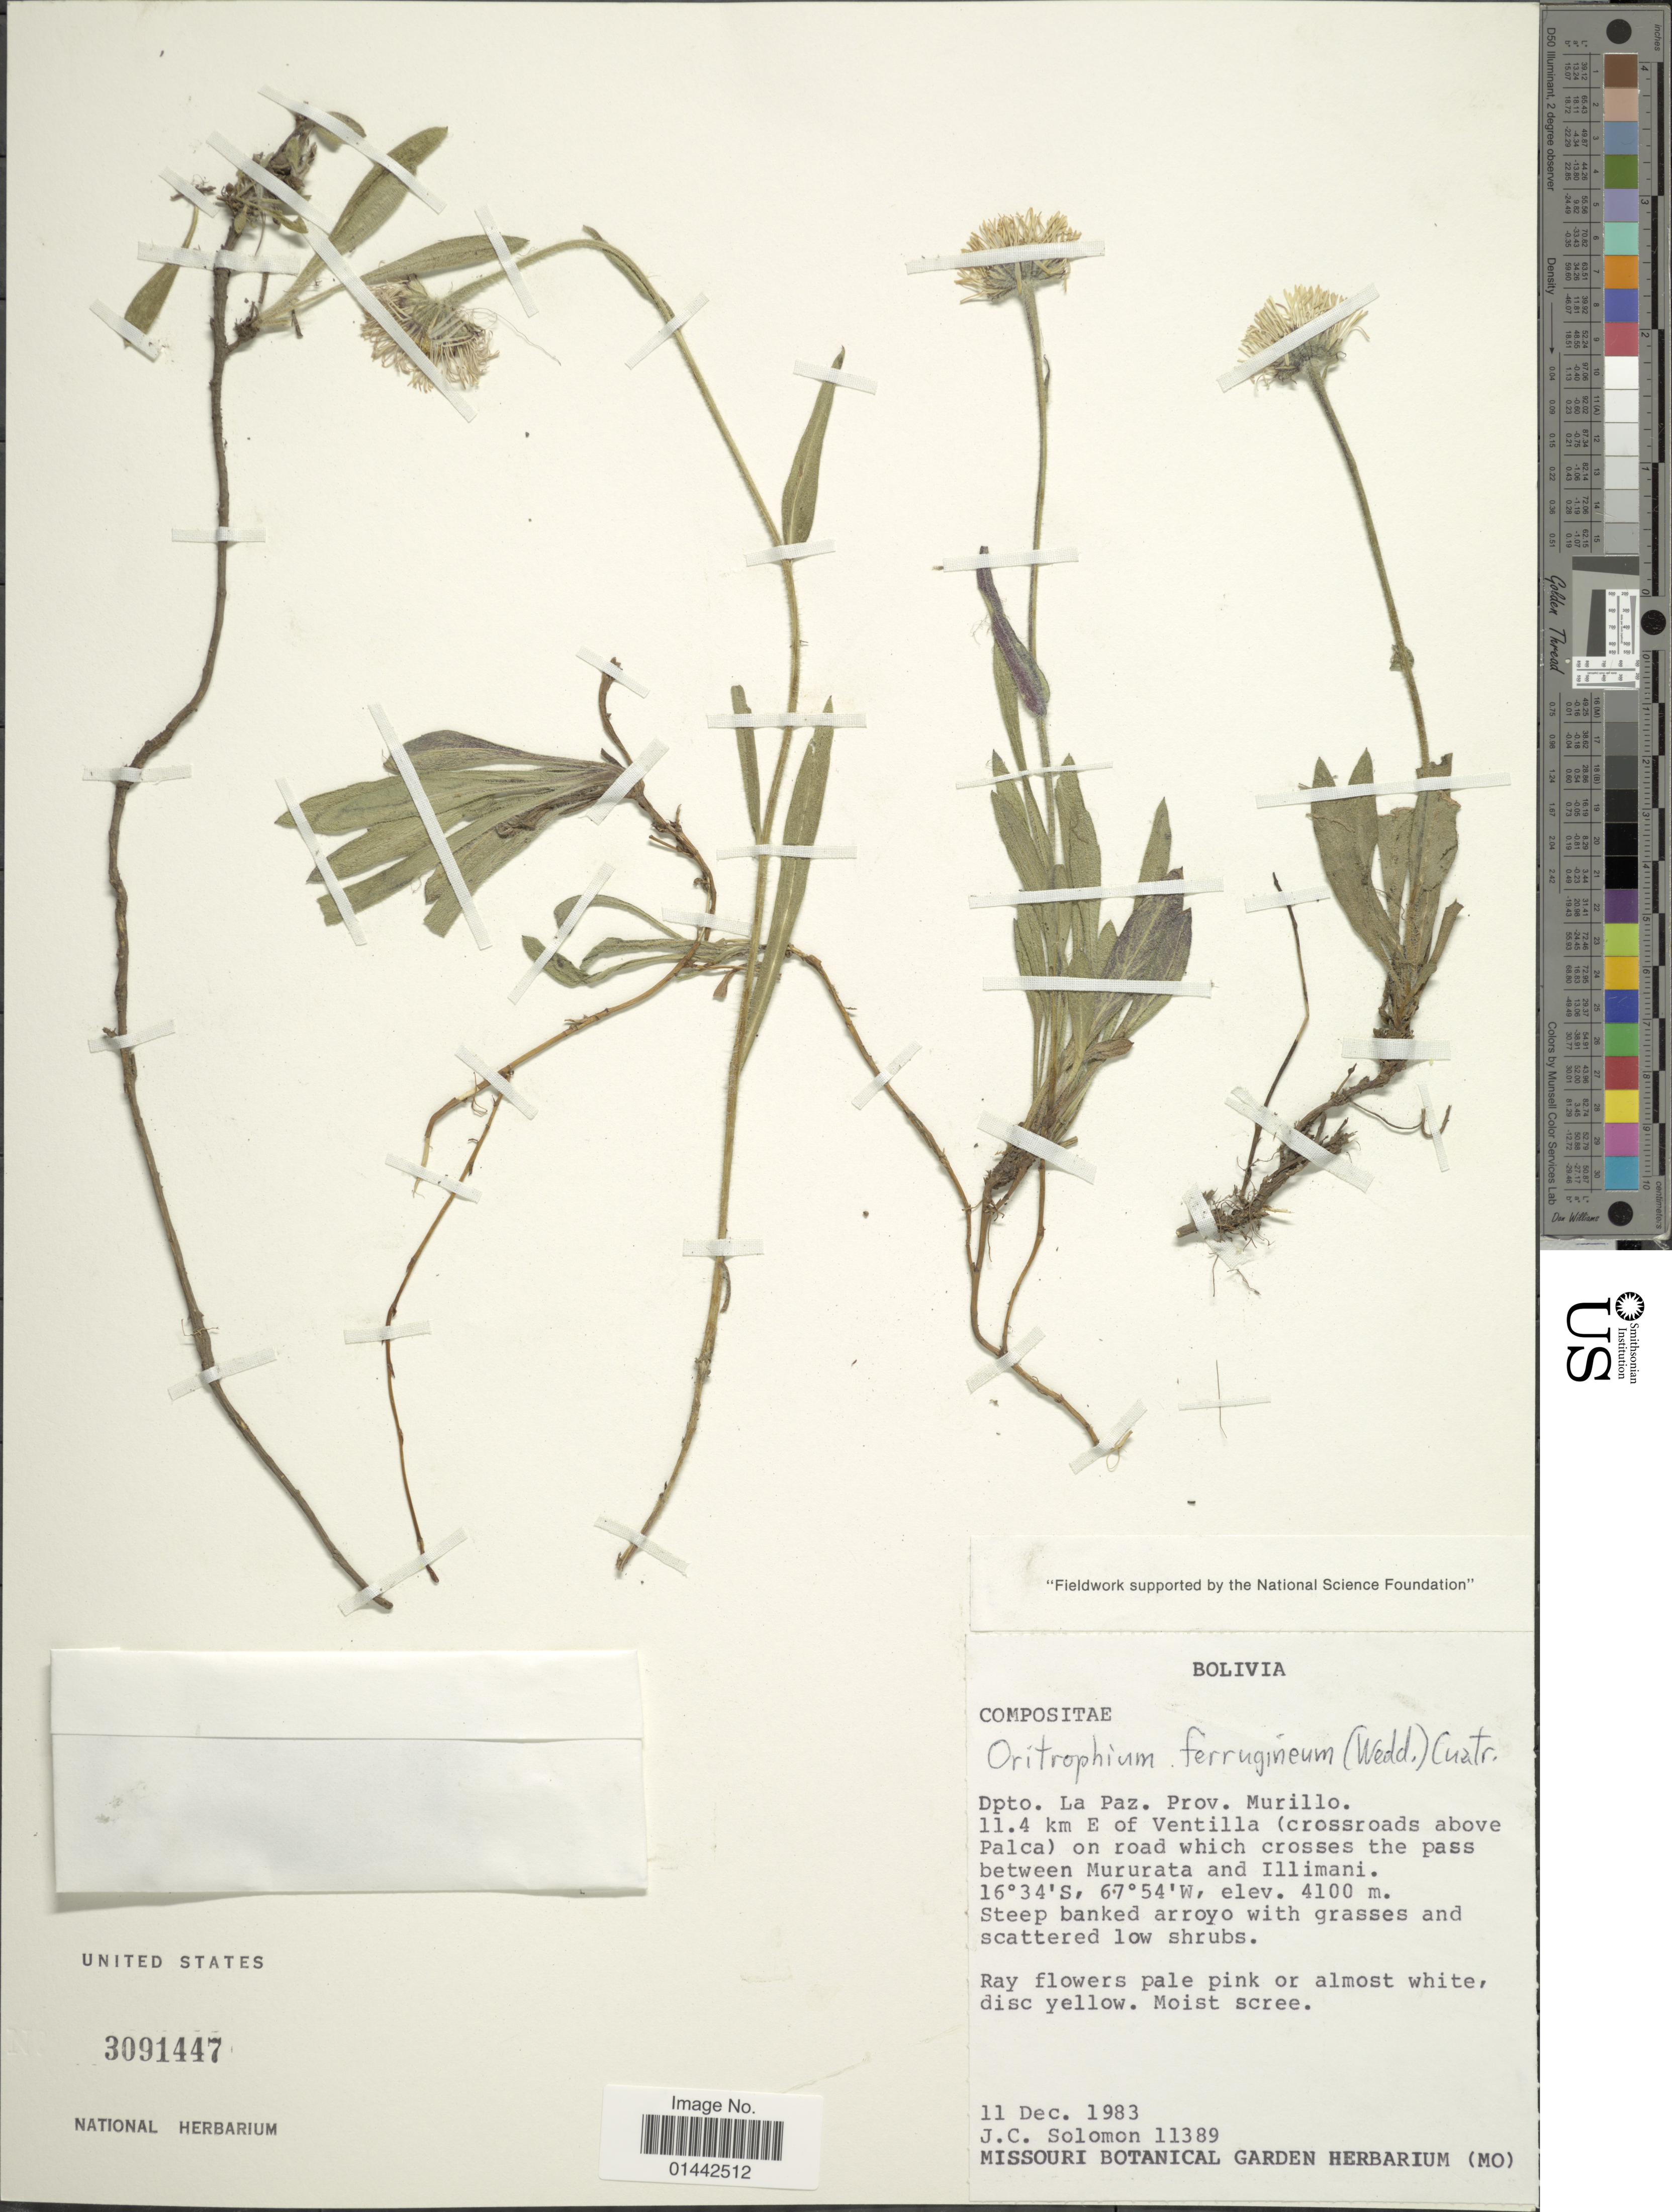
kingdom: Plantae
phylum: Tracheophyta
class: Magnoliopsida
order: Asterales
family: Asteraceae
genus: Erigeron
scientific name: Erigeron sp.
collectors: J. C. Solomon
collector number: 11389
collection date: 1983-12-11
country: Bolivia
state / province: La Paz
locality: Prov. Murillo, 11.4 km E of Ventilla (crossroads above Palca) on road which crosses the pass between Mururata and Illimani.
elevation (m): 4100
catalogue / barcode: US 3091447